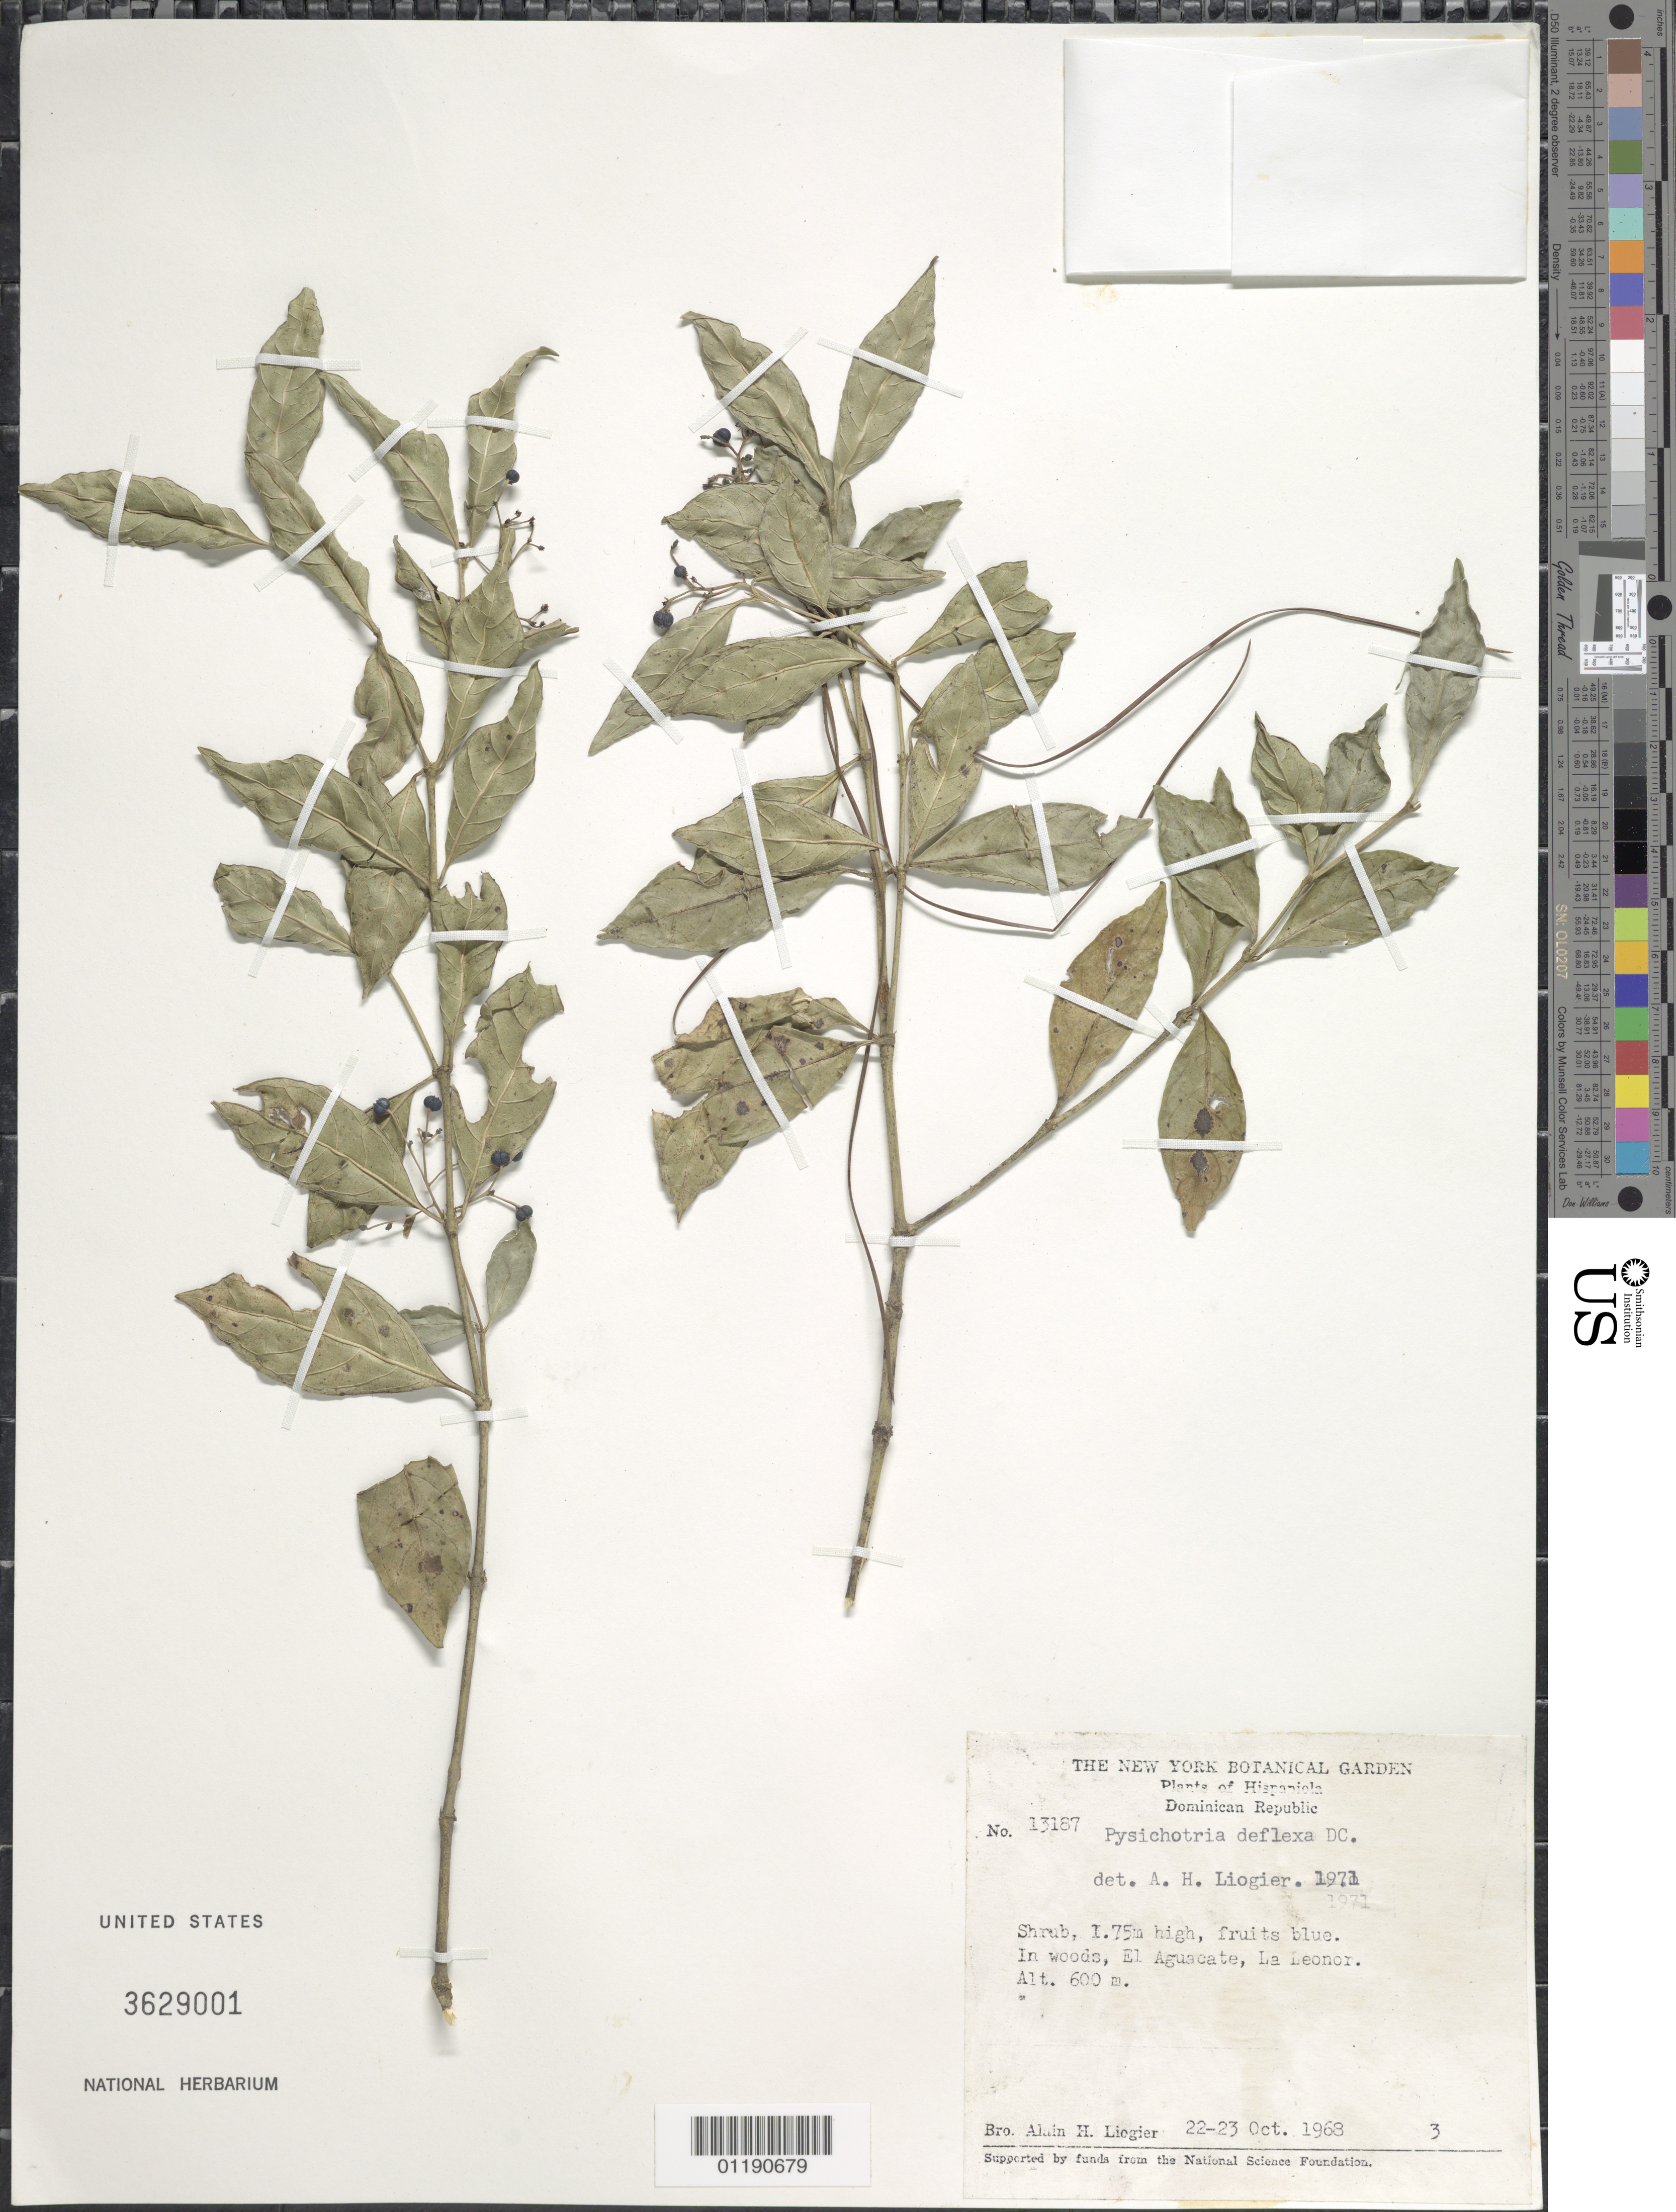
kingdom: Plantae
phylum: Tracheophyta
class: Magnoliopsida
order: Gentianales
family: Rubiaceae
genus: Psychotria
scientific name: Psychotria deflexa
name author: DC.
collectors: A. H. Liogier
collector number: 13187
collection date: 1968-10-22,1968-10-23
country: Dominican Republic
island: Hispaniola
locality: El Aguacate, La Leonor.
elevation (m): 600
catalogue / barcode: US 3629001